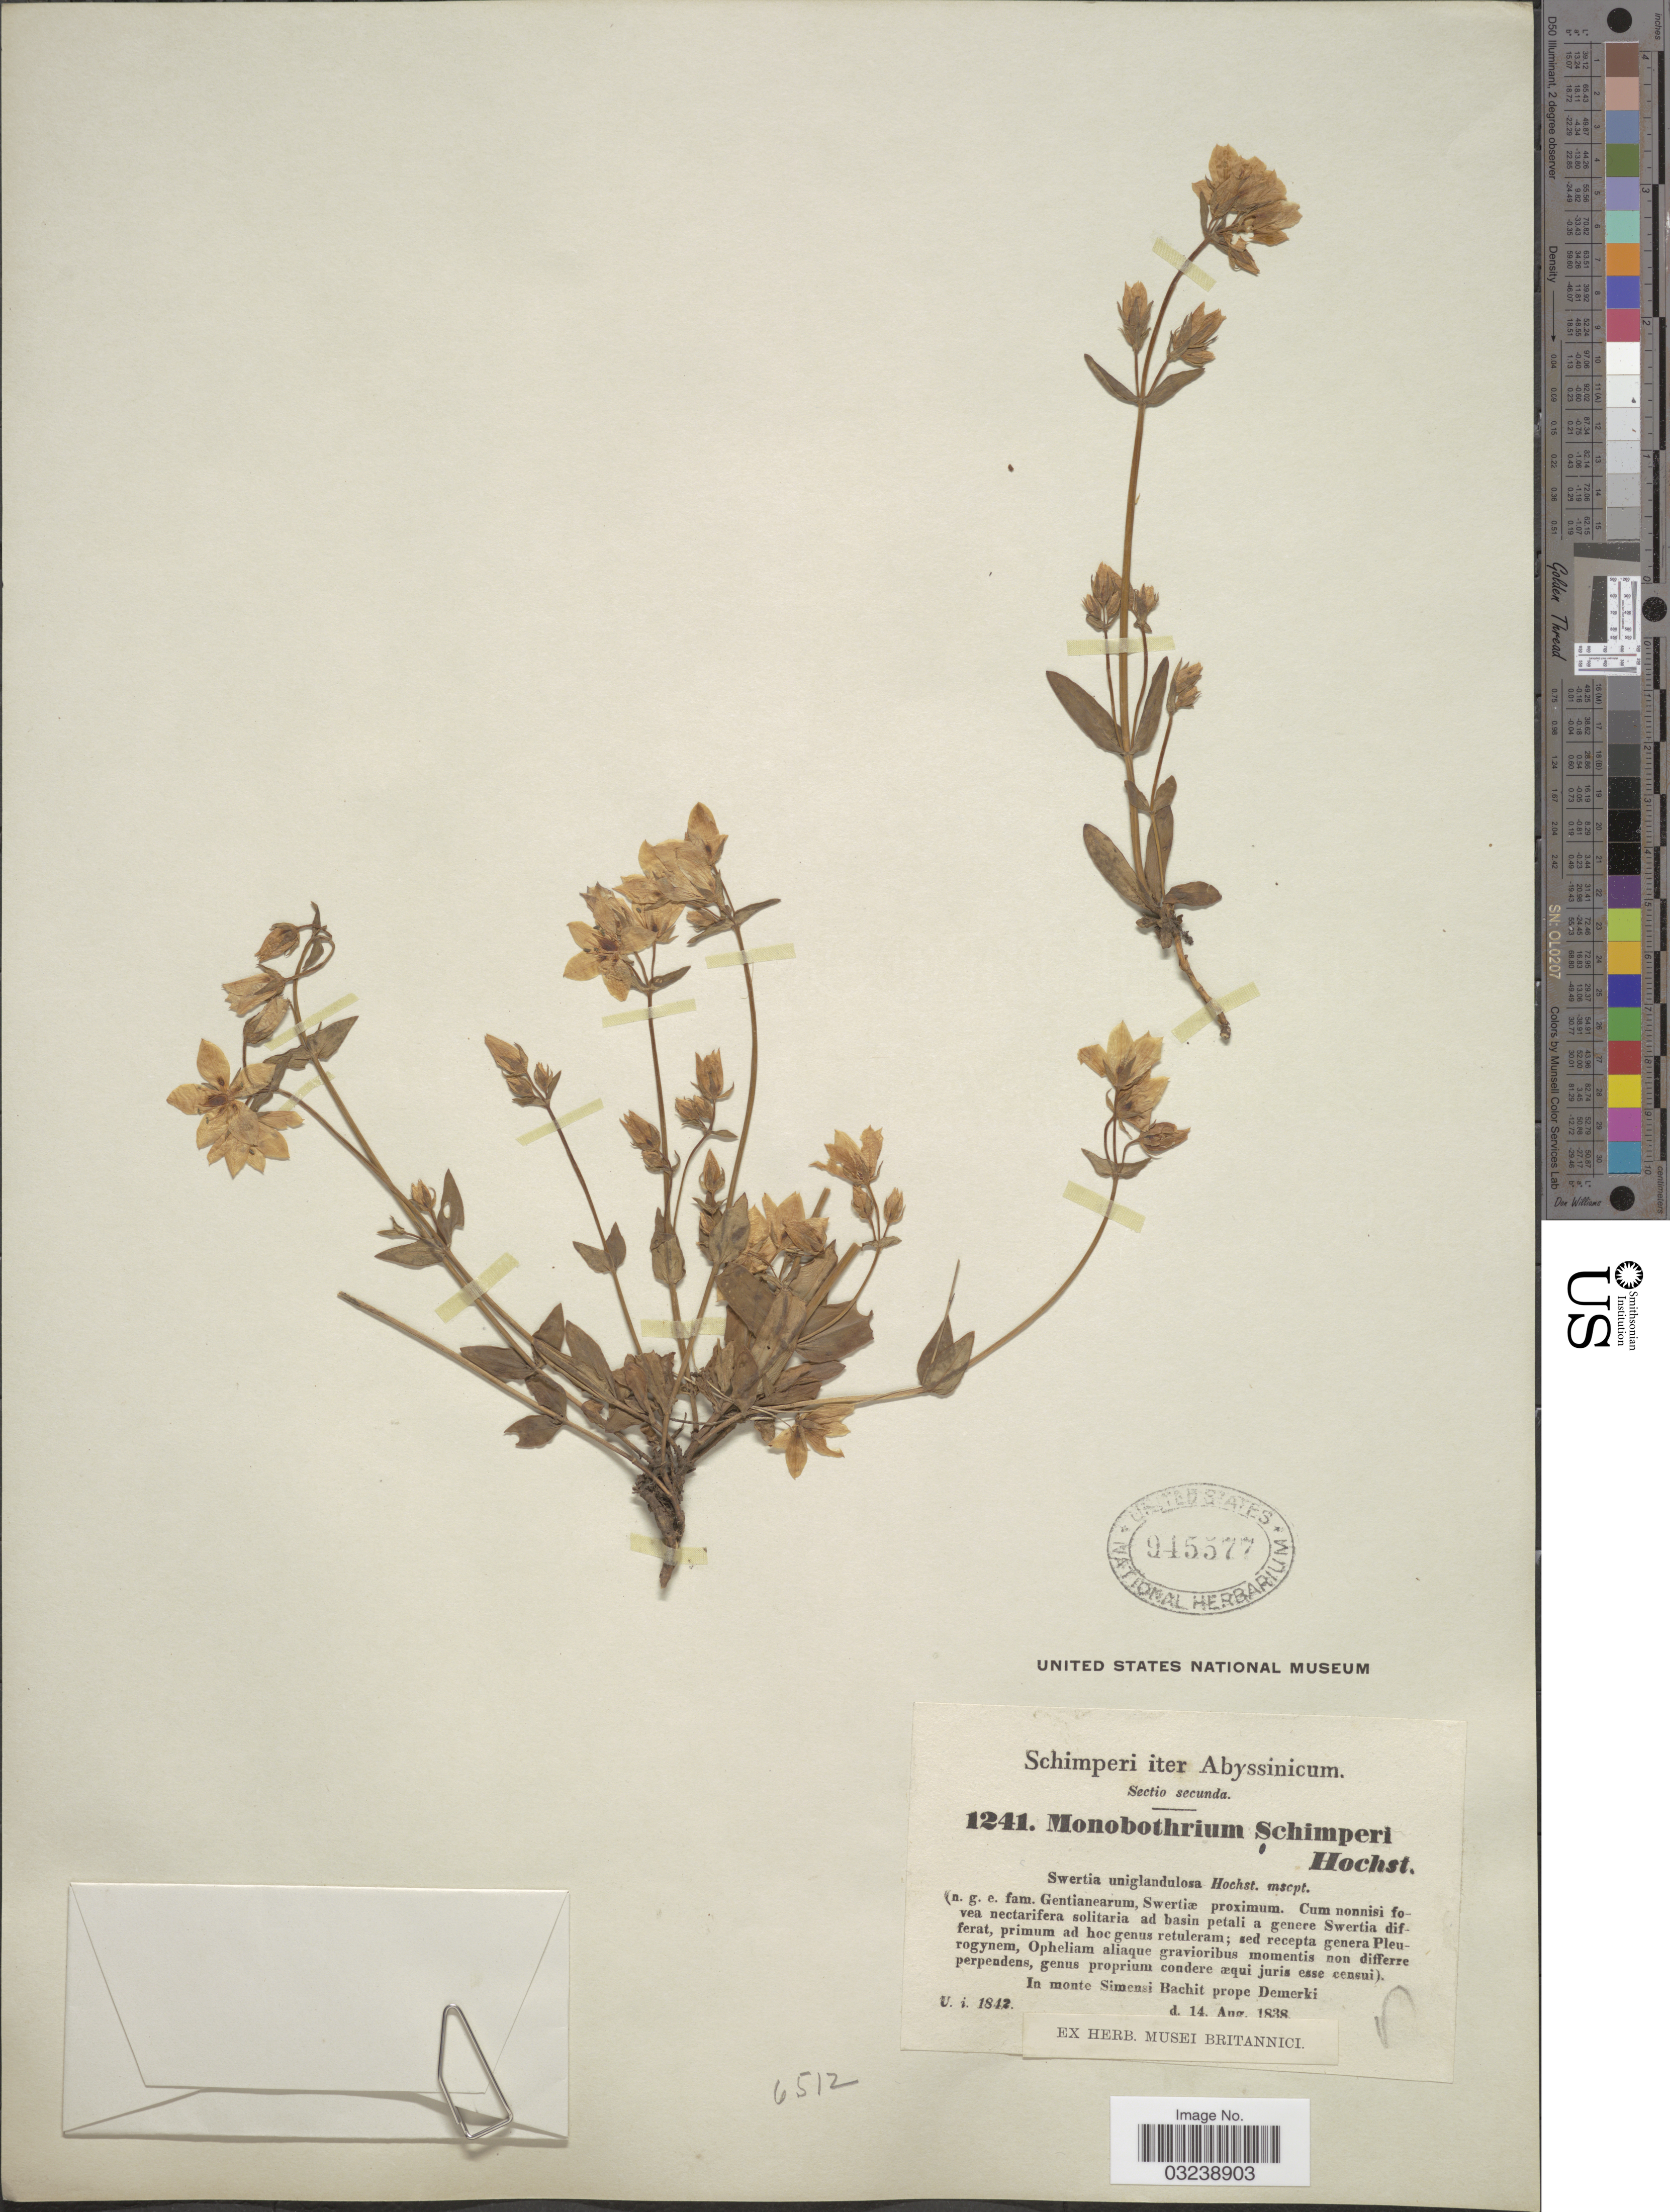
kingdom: Plantae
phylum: Tracheophyta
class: Magnoliopsida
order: Gentianales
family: Gentianaceae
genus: Swertia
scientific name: Swertia schimperi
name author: (Hochst.) Griseb.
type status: Type Collection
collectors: -. Schimper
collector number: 1241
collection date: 1838-08-14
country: Eritrea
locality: Abyssinicum. In monte Simensi Bachit prope Demerki.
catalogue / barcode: US 945577